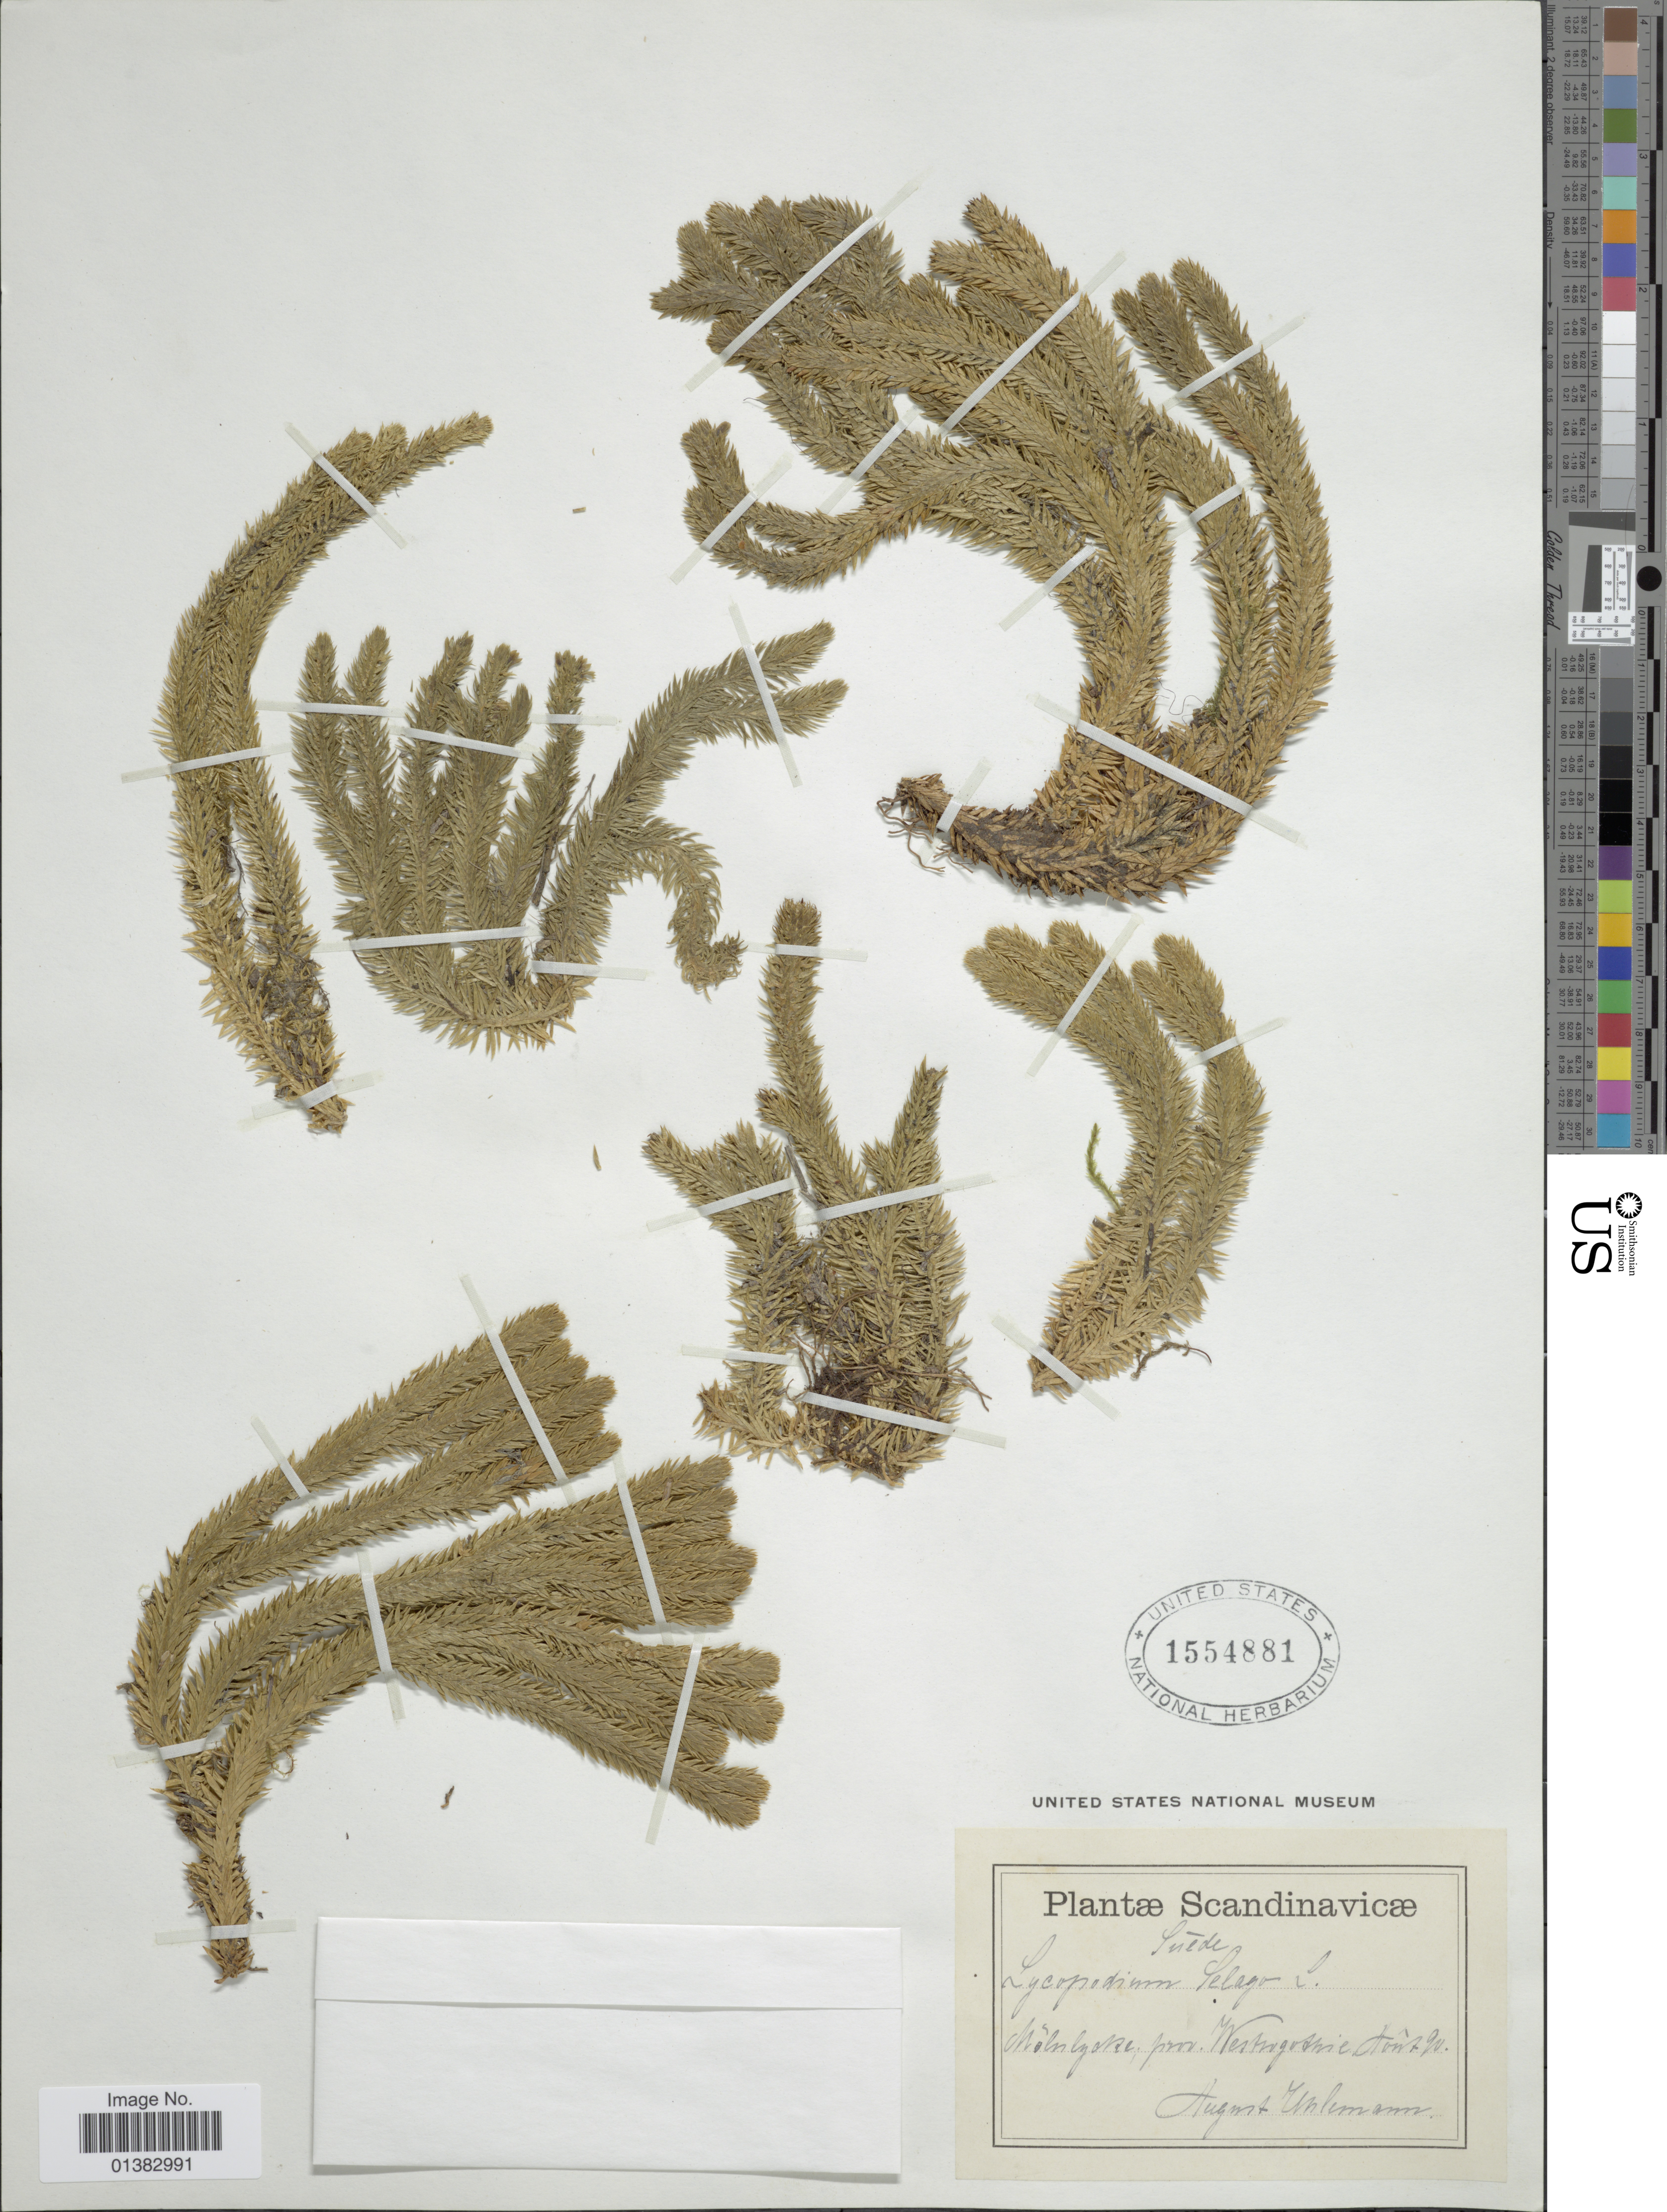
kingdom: Plantae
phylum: Tracheophyta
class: Lycopodiopsida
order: Lycopodiales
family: Lycopodiaceae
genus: Huperzia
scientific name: Huperzia selago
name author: (L.) Bernh. ex Schrank & Mart.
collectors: Unlemann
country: Sweden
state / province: Västra Götaland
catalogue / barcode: US 1554881